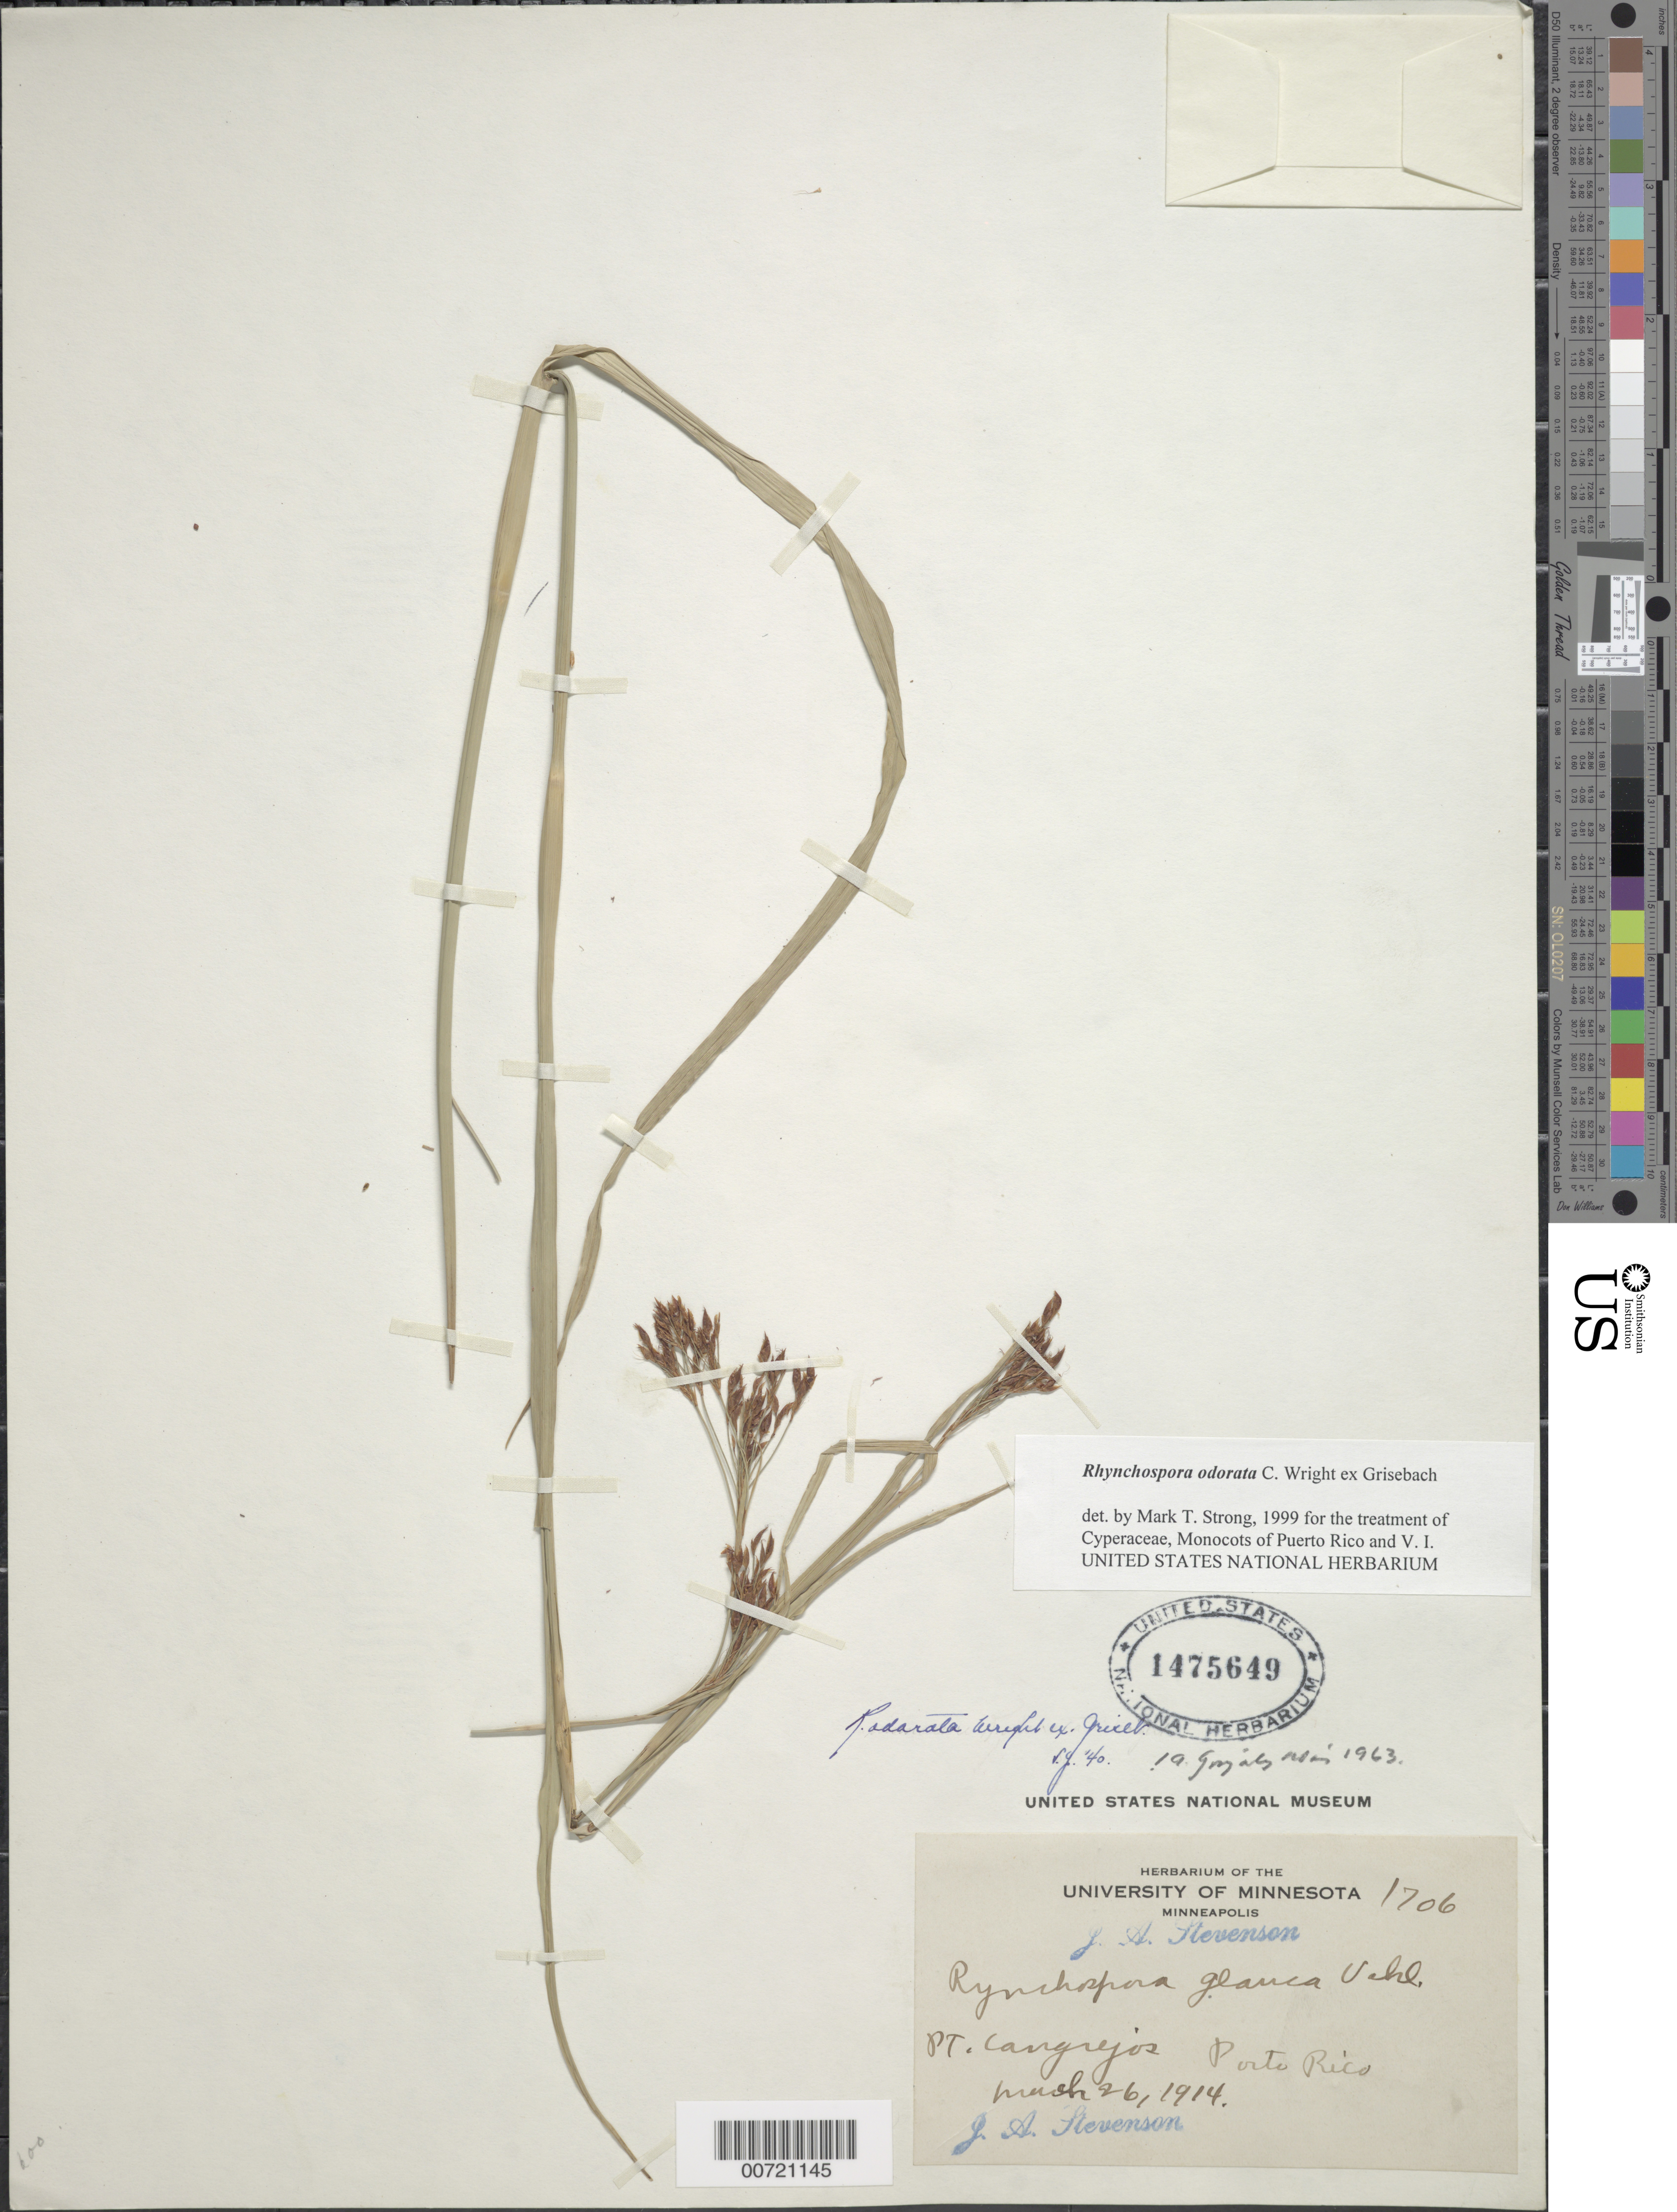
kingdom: Plantae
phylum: Tracheophyta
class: Liliopsida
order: Poales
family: Cyperaceae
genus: Rhynchospora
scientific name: Rhynchospora odorata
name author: C. Wright ex Griseb.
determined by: Strong, M. T., (US), Smithsonian Institution - National Museum of Natural History (UNITED STATES)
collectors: J. Stevenson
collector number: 1706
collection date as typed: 26 Mar 1914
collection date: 1914-03-26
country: Puerto Rico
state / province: Carolina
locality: Pt. Cangrejos.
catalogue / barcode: US 1475649